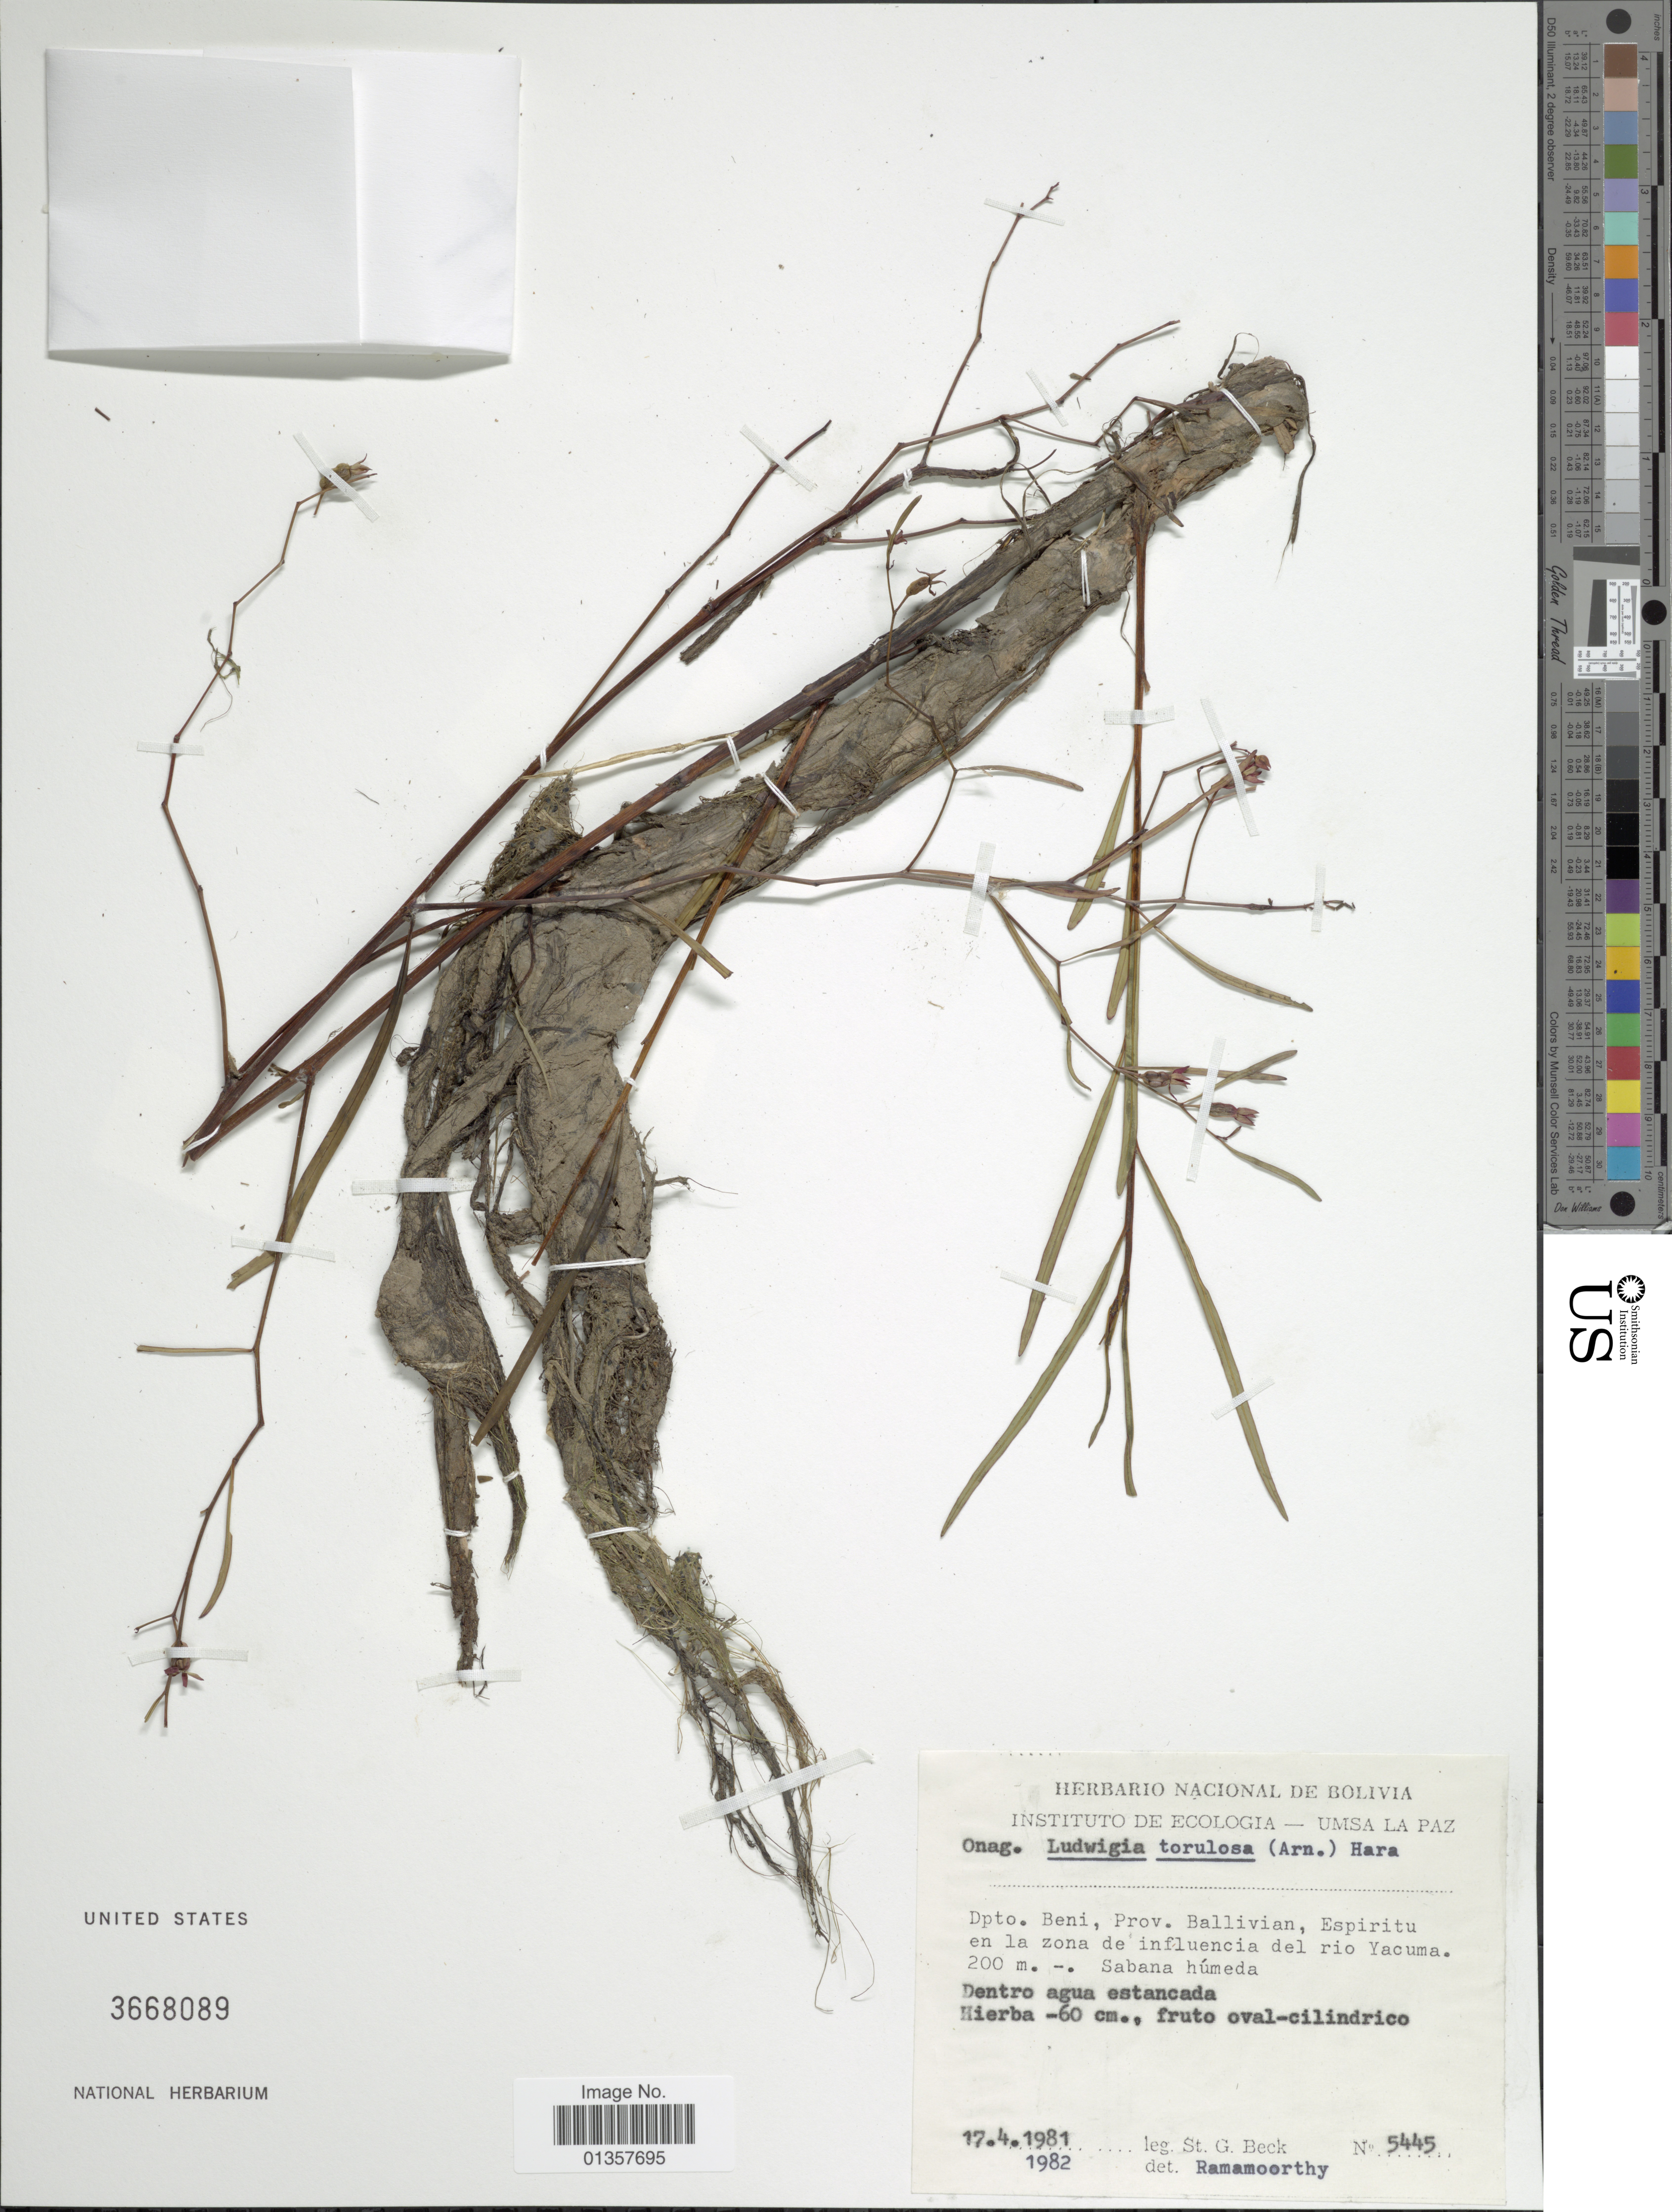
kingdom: Plantae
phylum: Tracheophyta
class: Magnoliopsida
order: Myrtales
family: Onagraceae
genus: Ludwigia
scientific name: Ludwigia torulosa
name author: (Arn.) H. Hara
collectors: S. G. Beck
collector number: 5445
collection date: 1981-04-17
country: Bolivia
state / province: Beni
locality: Prov. Ballivian, Espiritu en la zone de influencia del rio Yacuma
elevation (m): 200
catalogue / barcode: US 3668089